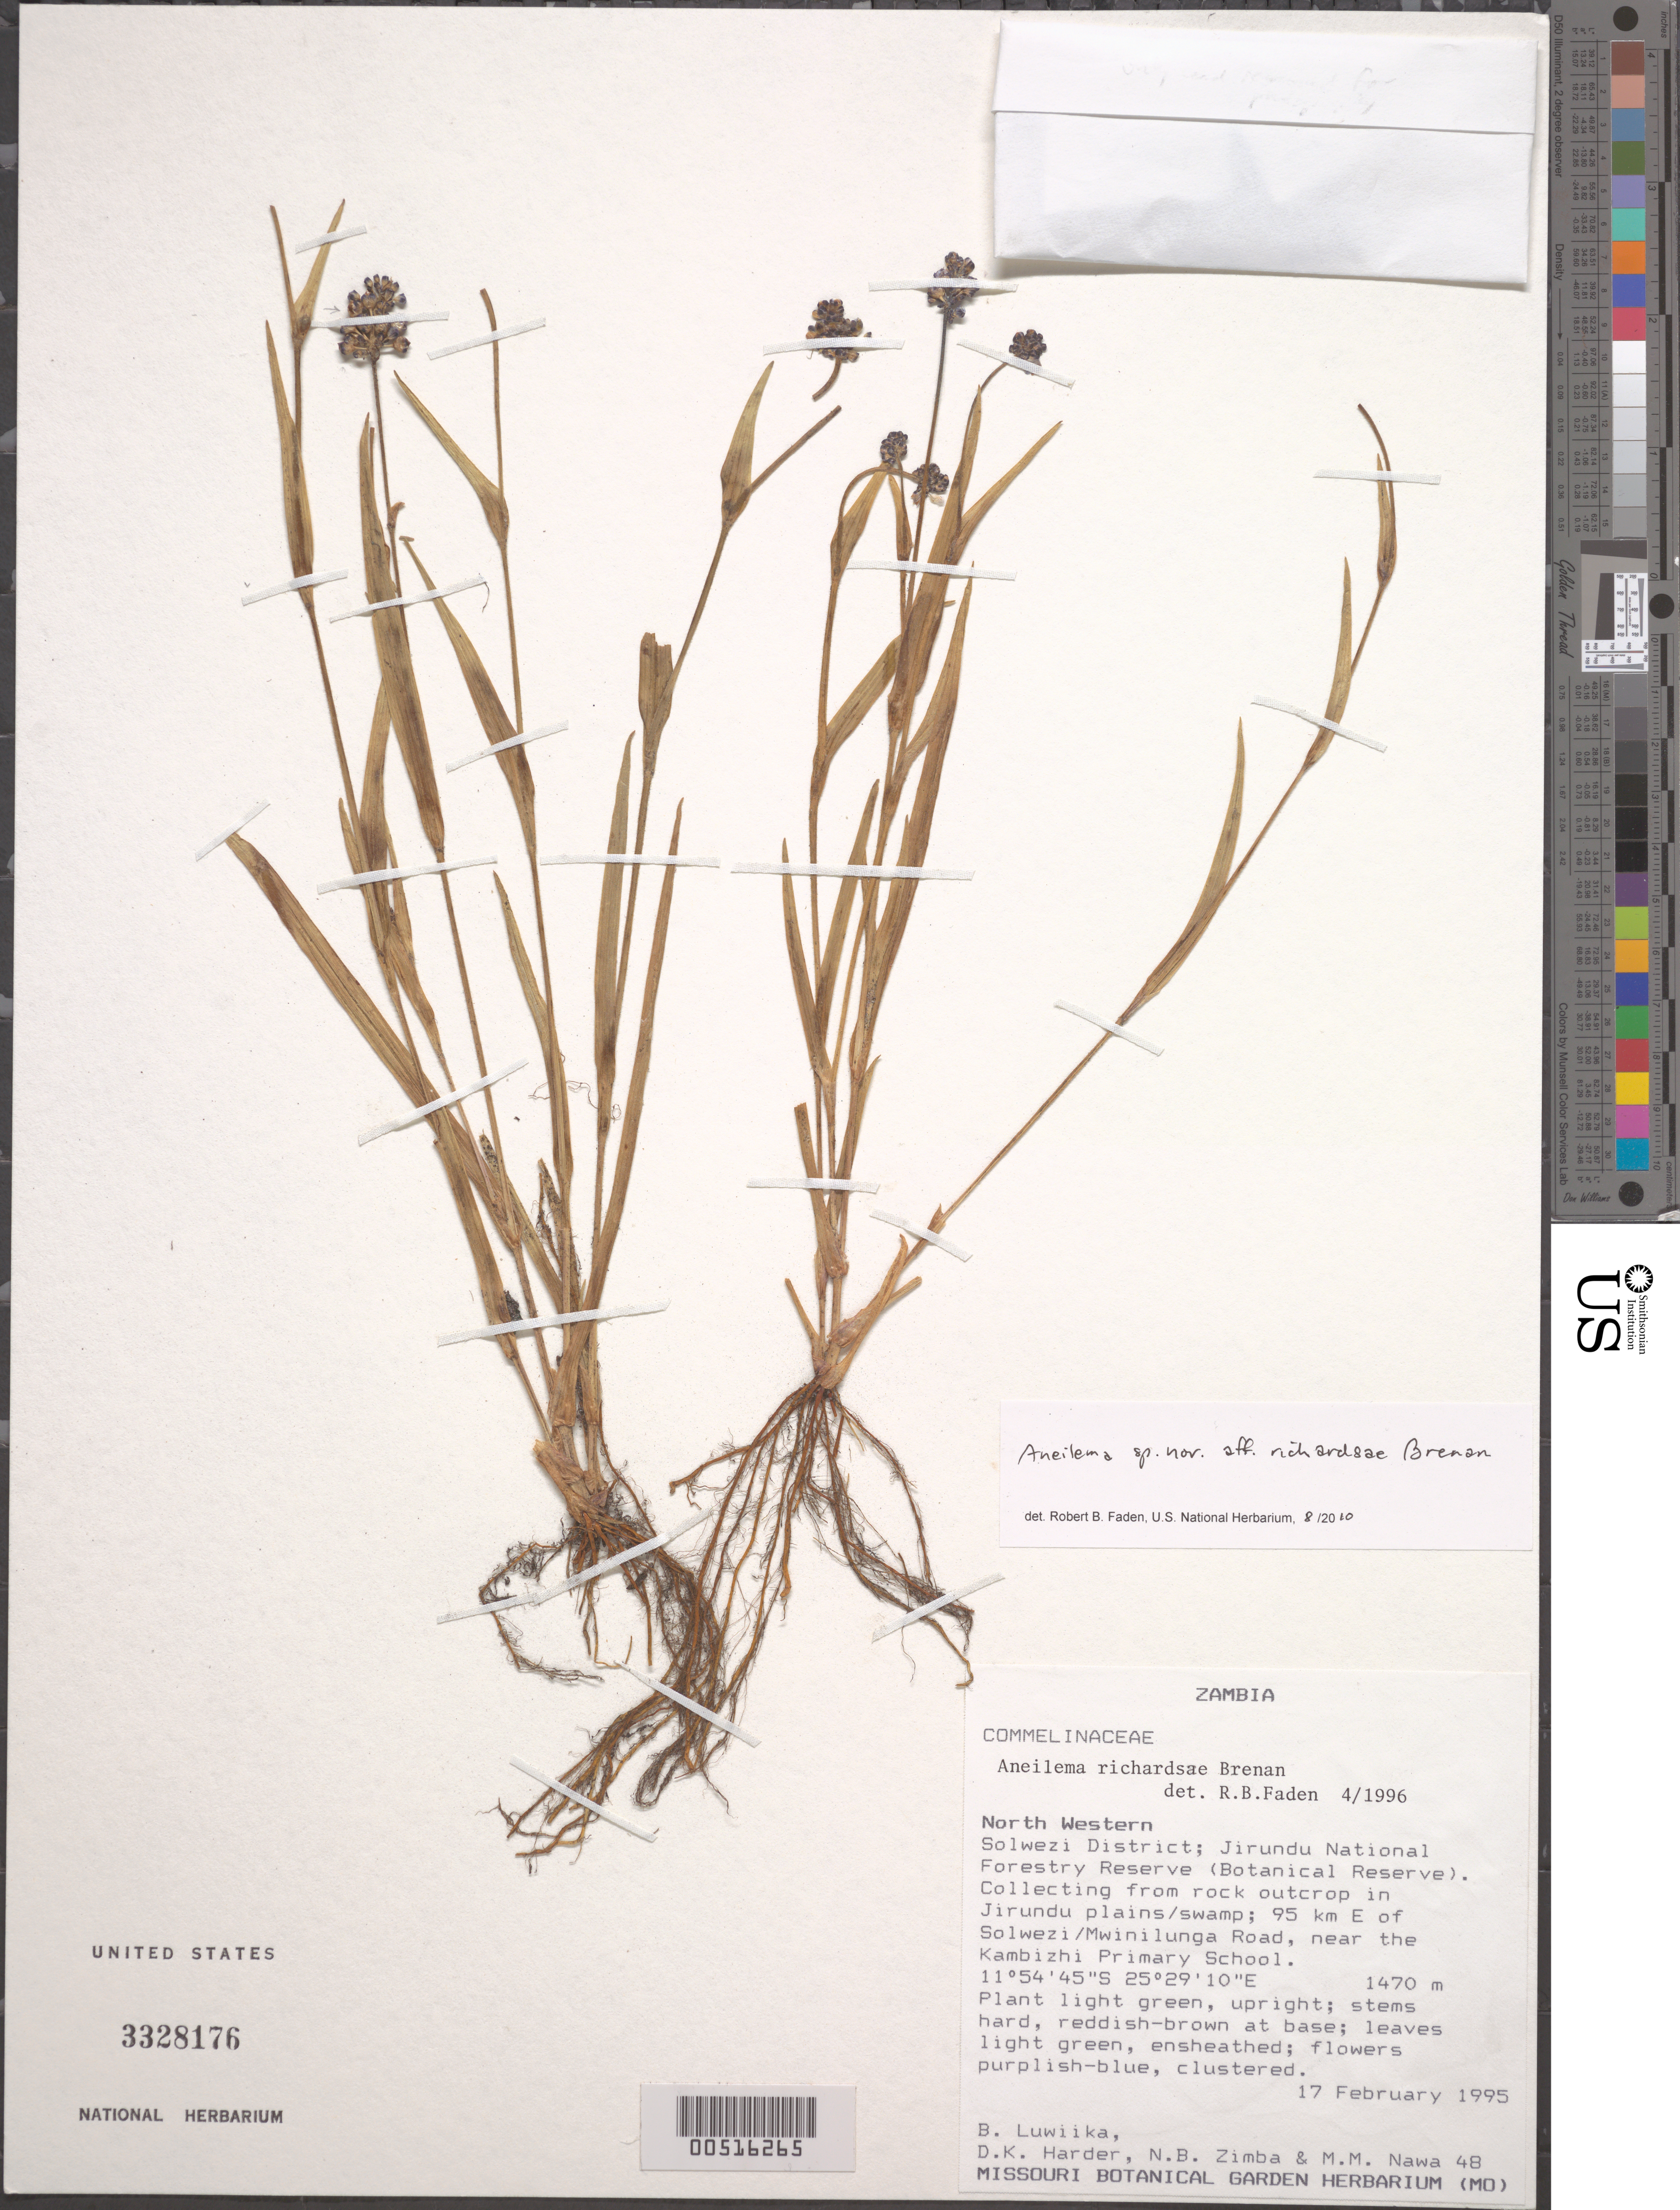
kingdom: Plantae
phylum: Tracheophyta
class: Liliopsida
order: Commelinales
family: Commelinaceae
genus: Aneilema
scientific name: Aneilema sp. nov. aff. richardsae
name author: Brenan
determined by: Faden, Robert B., (US), Smithsonian Institution - National Museum of Natural History (UNITED STATES)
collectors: B. Luwiika, D. Harder, N. B. Zimba & M. Nawa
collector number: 48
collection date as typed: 17 Feb 1995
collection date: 1995-02-17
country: Zambia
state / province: North-Western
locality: Solwezi dist. jirundu national forestry reserve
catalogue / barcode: US 3328176